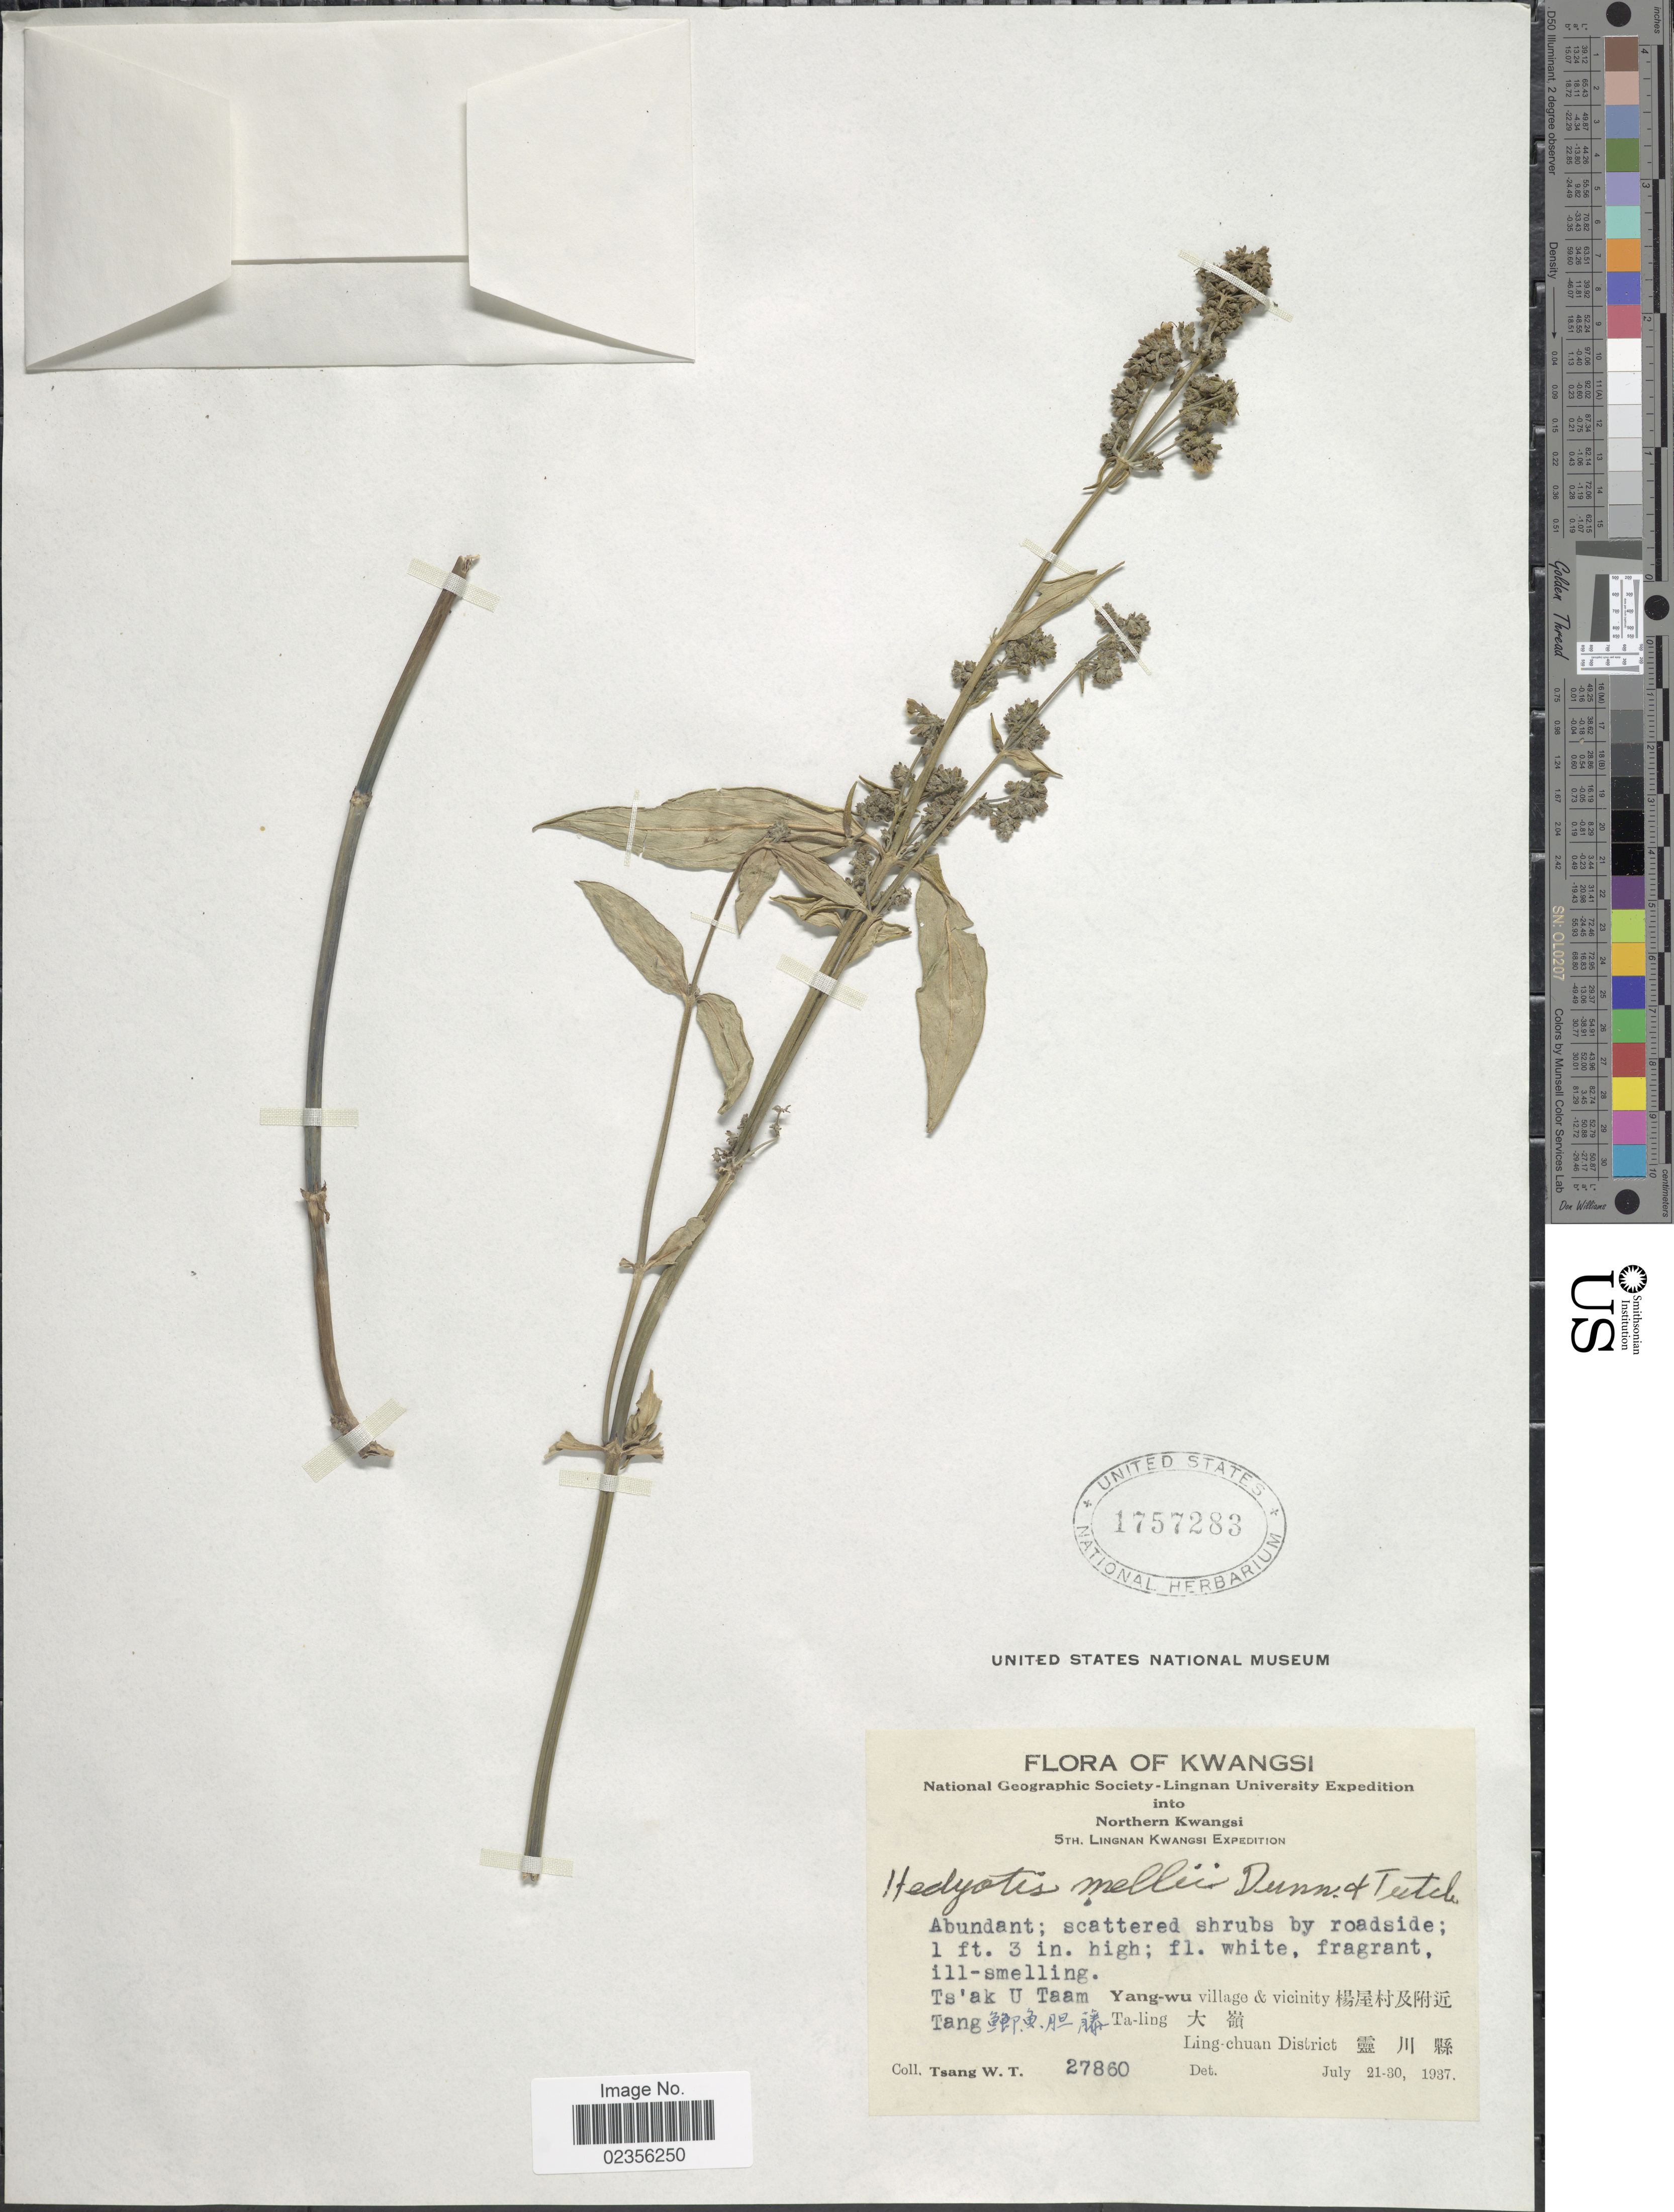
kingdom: Plantae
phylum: Tracheophyta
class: Magnoliopsida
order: Gentianales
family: Rubiaceae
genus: Hedyotis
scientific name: Hedyotis mellii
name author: Tutcher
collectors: W. T. Tsang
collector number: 27860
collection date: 1937-07-21/1937-07-30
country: China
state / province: Guangxi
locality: Kwangsi, Northern Kwangsi, Ts'ak U Taam, Yang-wu village & vicinity, Ta-ling, Ling-chuan District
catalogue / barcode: US 1757283